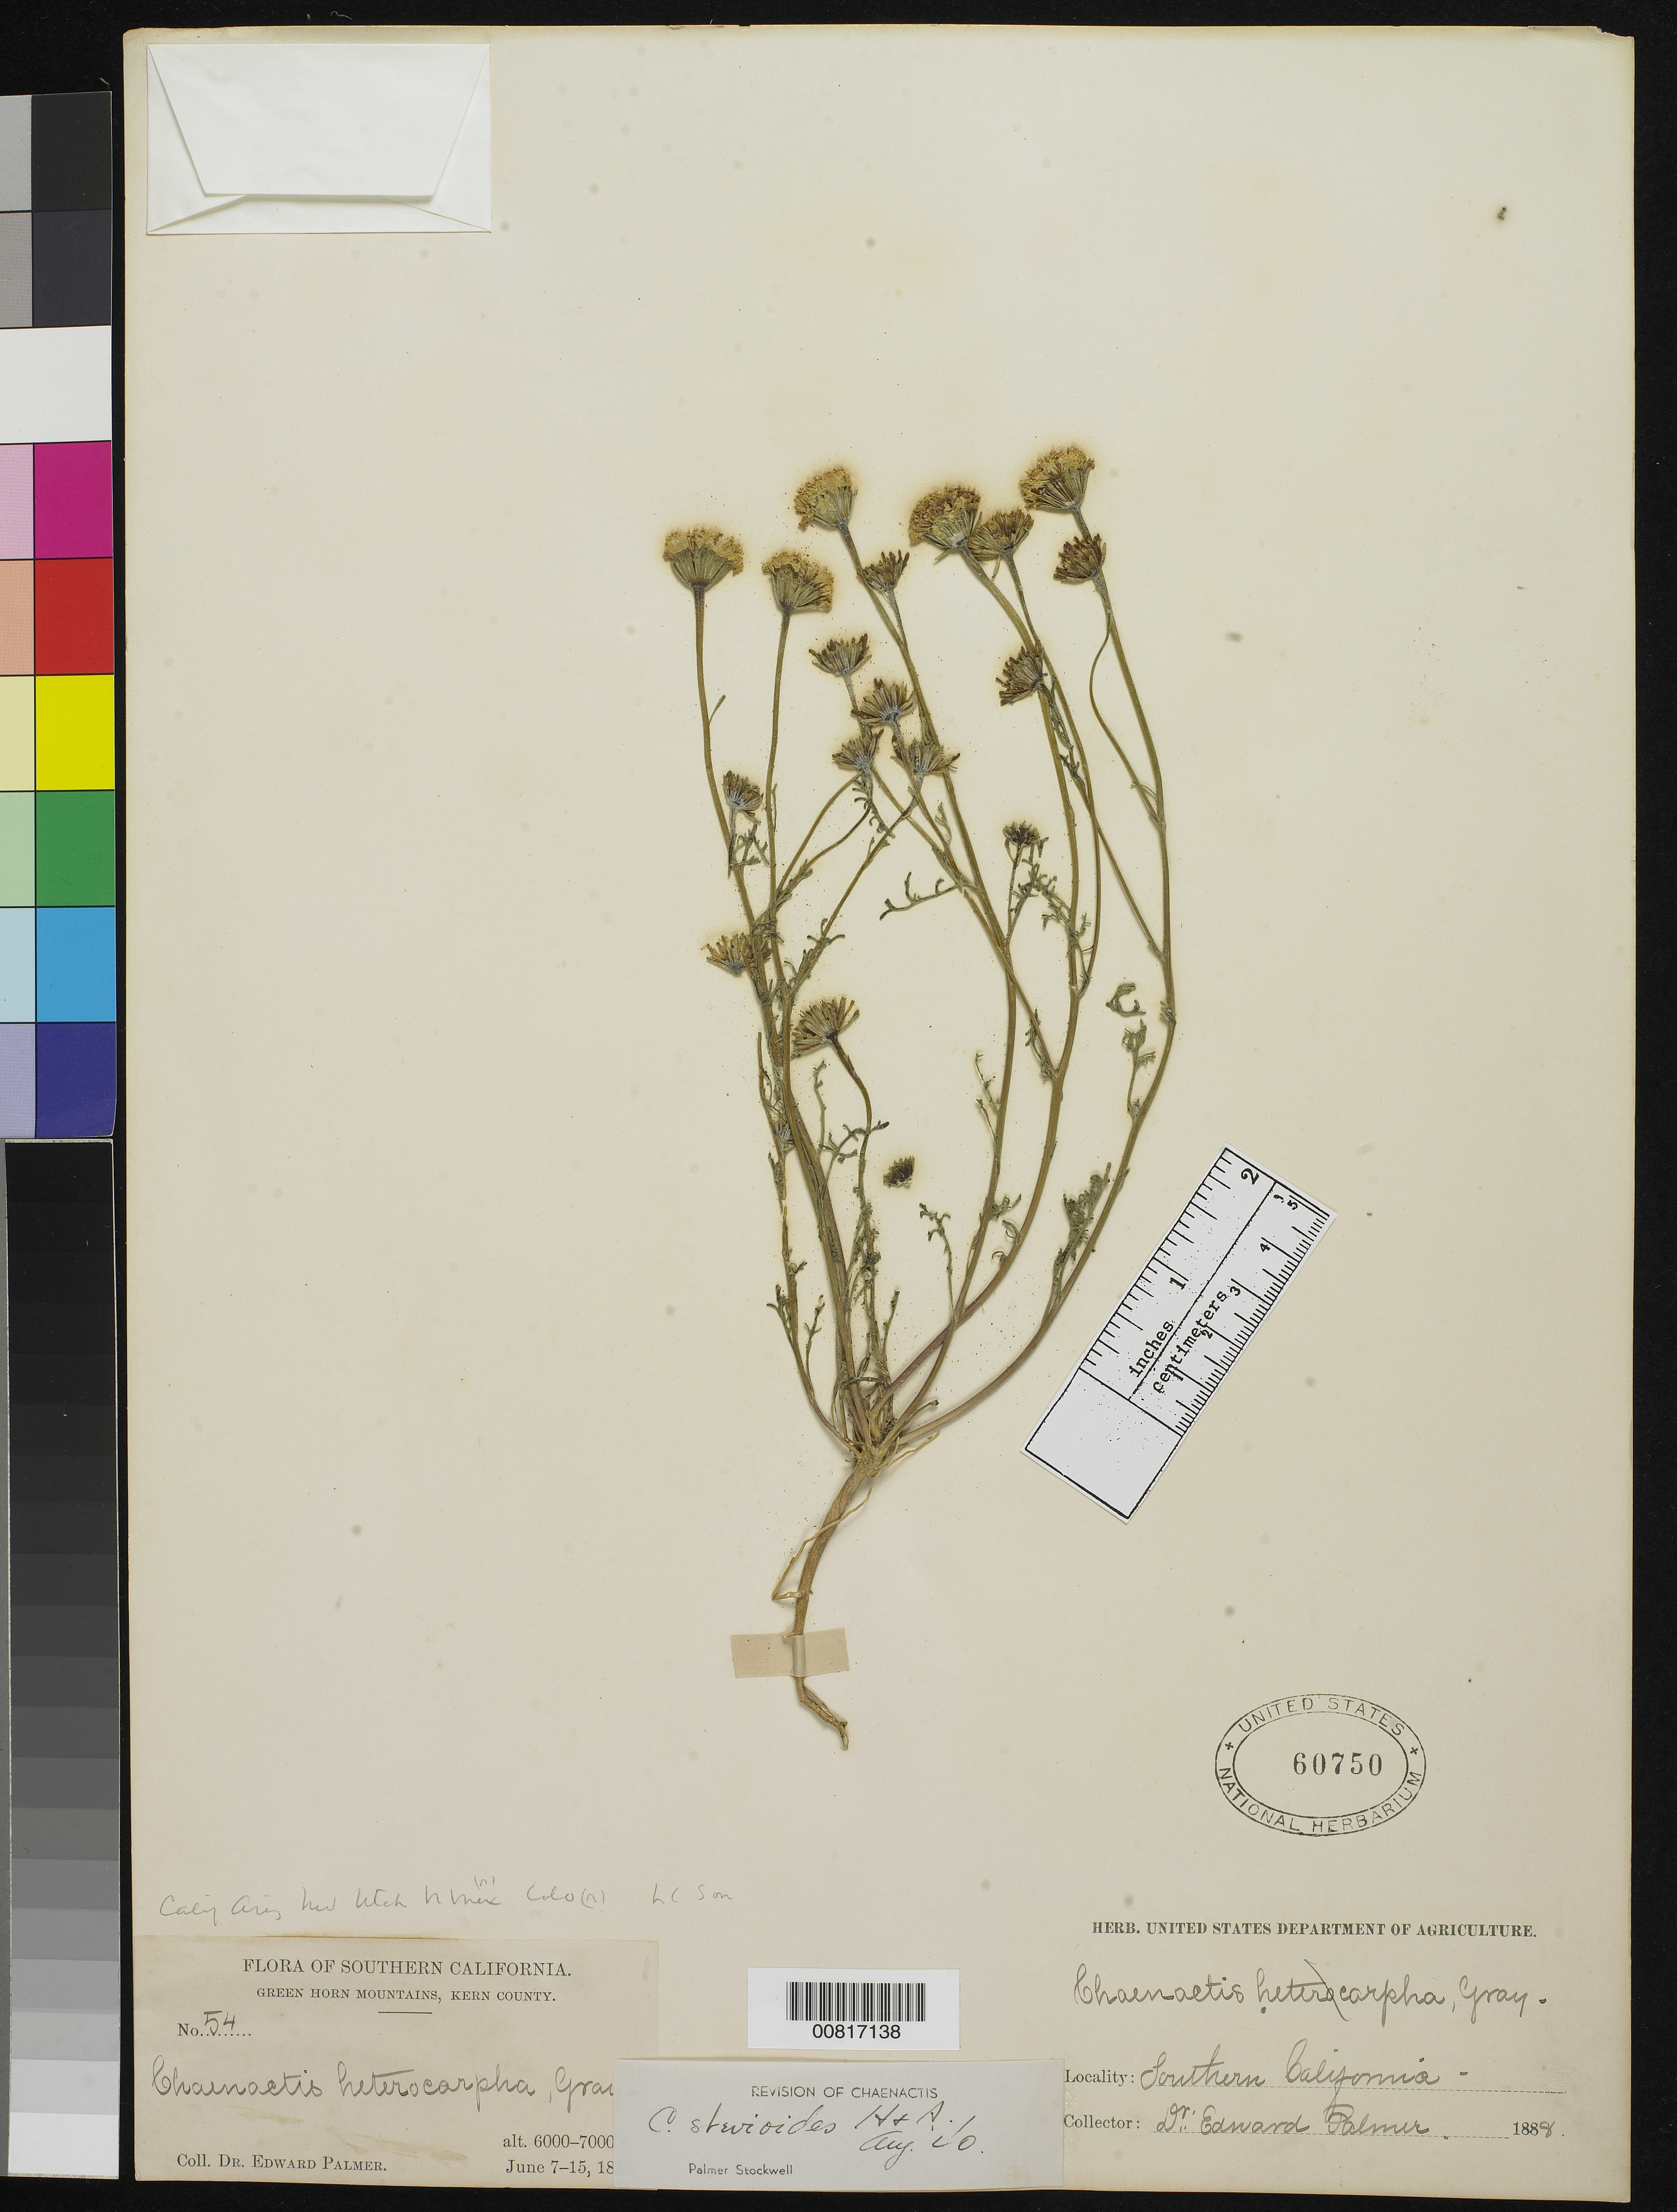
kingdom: Plantae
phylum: Tracheophyta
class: Magnoliopsida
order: Asterales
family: Asteraceae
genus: Chaenactis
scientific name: Chaenactis stevioides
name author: Hook. & Arn.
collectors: E. Palmer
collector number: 54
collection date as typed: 07 Jun 1888 to 15 Jun 1888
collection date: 1888-06-07/1888-06-15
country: United States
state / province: California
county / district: Kern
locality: Green Horn Mountains, Kern County, California.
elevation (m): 1829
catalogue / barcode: US 60750